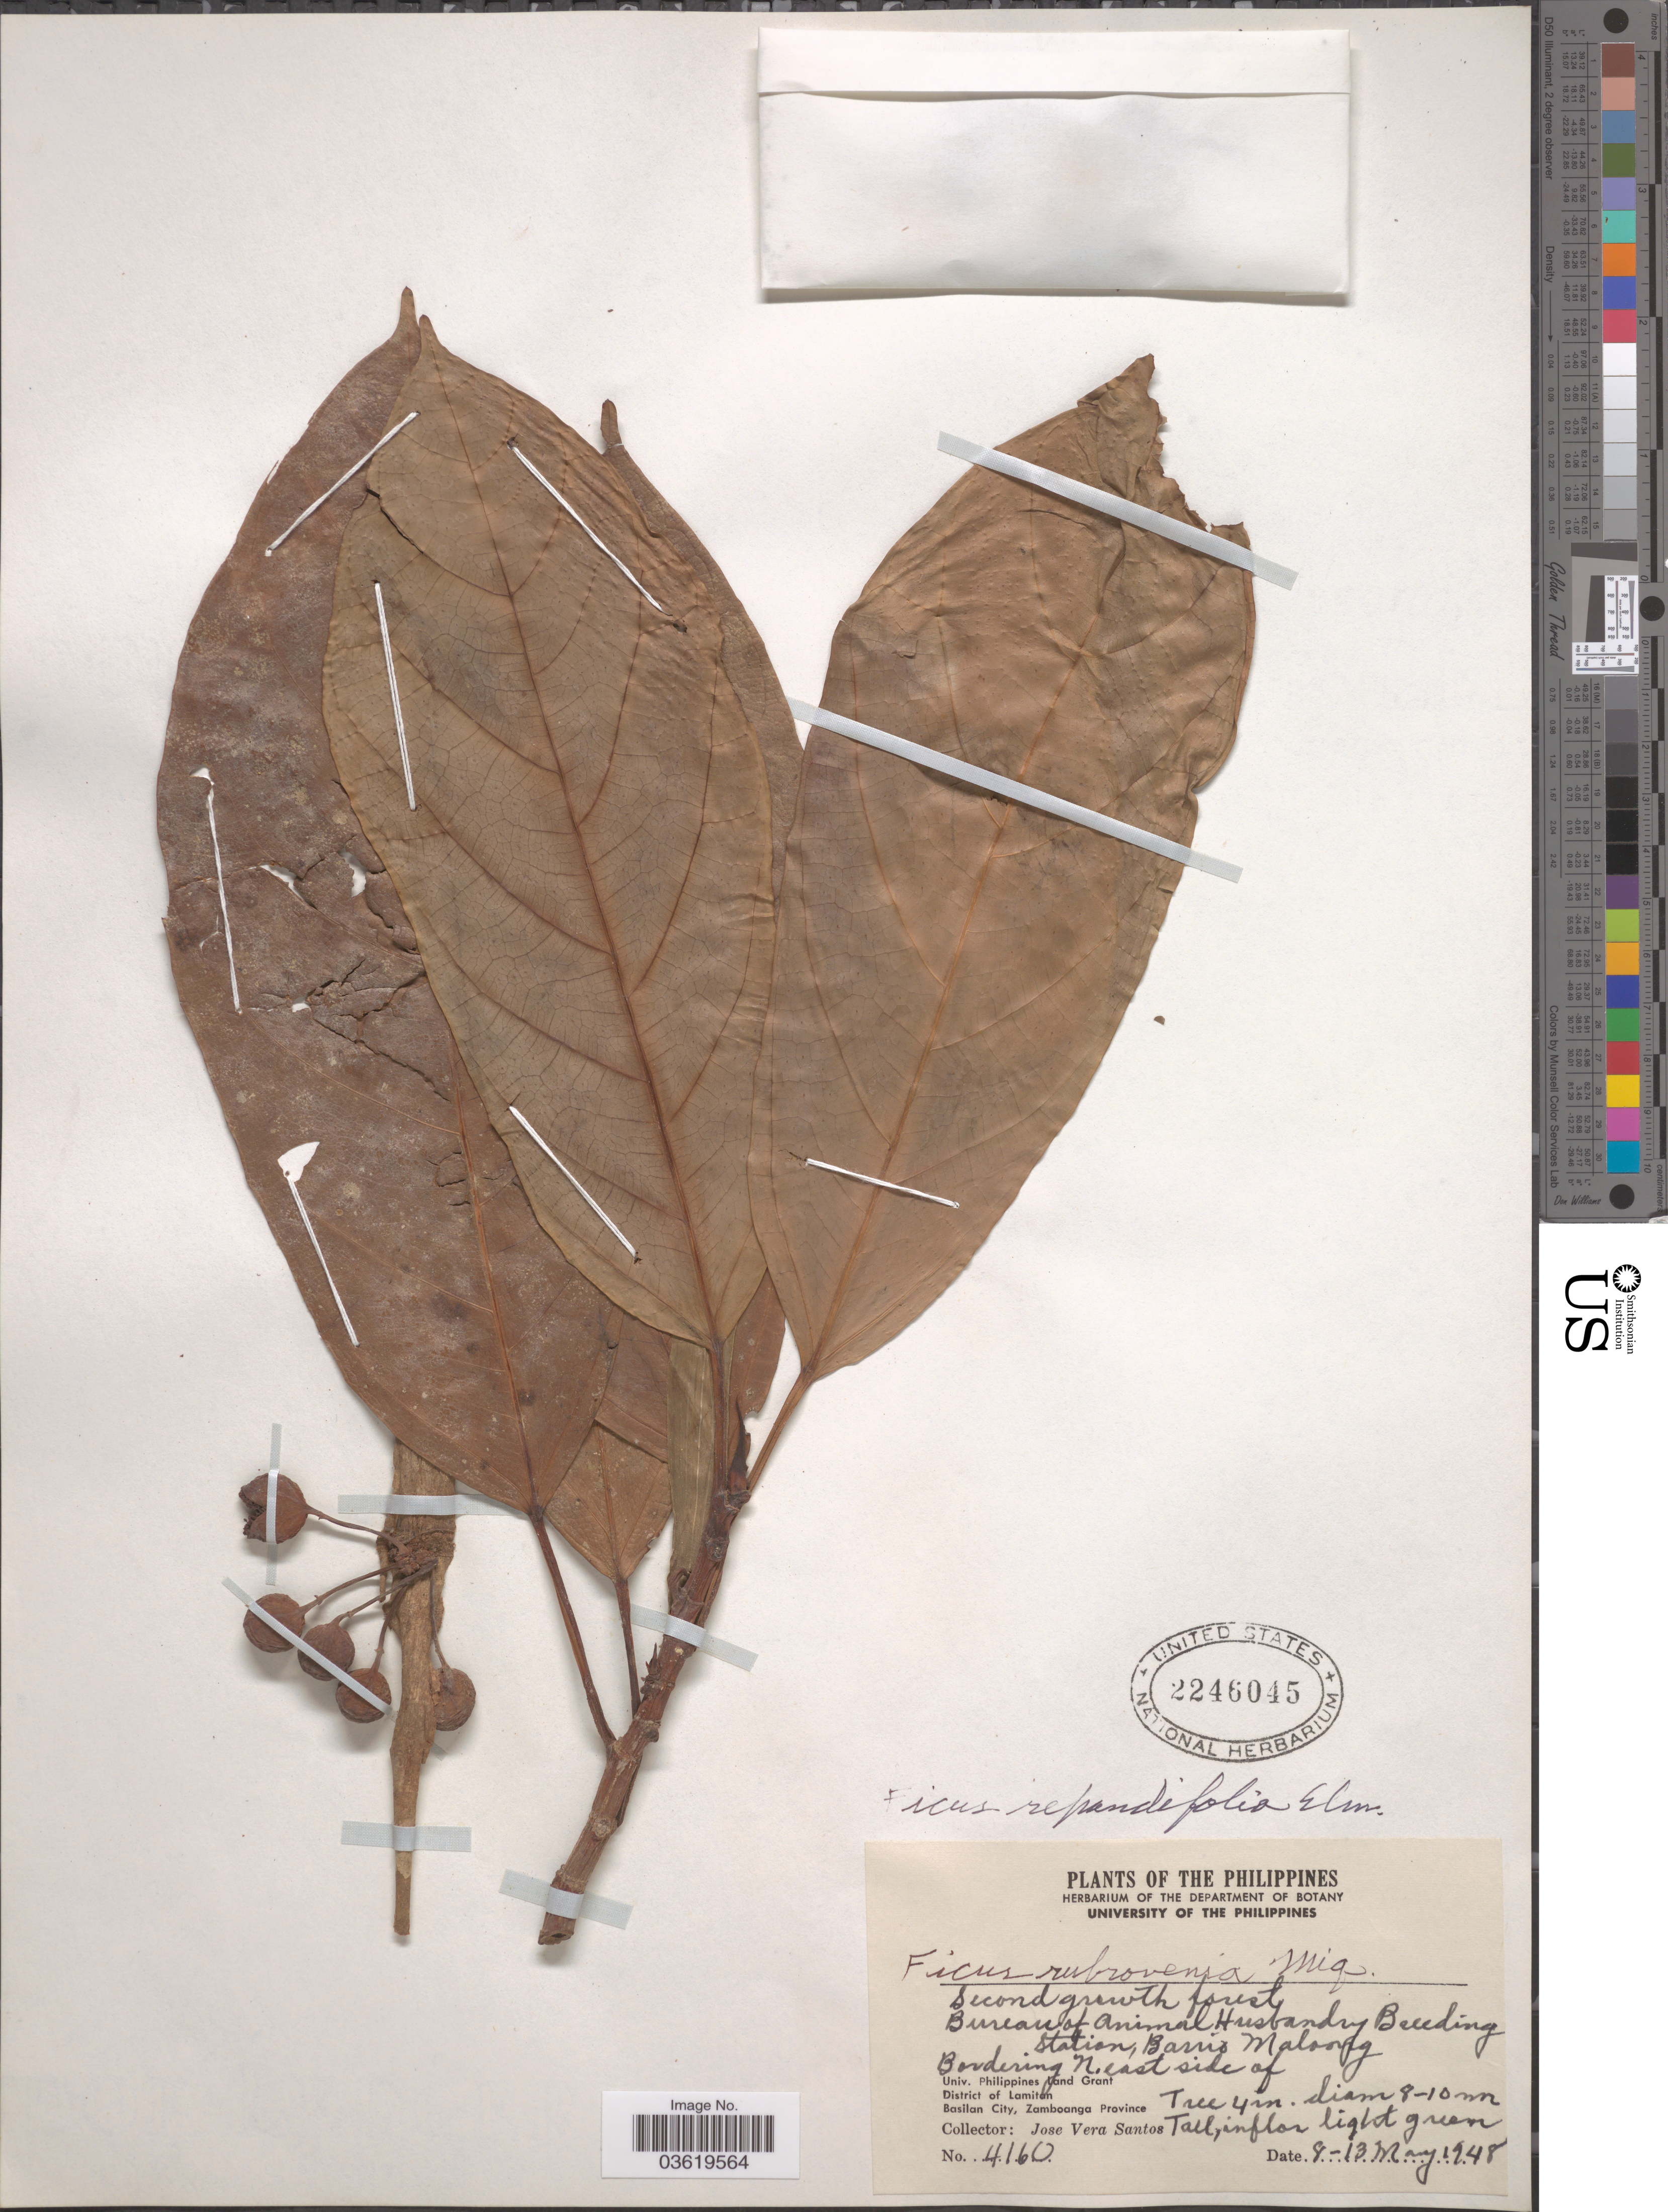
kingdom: Plantae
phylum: Tracheophyta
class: Magnoliopsida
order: Rosales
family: Moraceae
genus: Ficus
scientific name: Ficus repandifolia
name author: Elmer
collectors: J. Santos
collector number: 4160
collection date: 1948-05-08/1948-05-13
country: Philippines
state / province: Muslim Mindanao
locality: Bureau of Animal Husbandry Breeding Station, Barrio Maloong. Bordering N. east side of Univ. Philippines Land Grant. District of Lamitan. Basilan City, Zamboanga Province.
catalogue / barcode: US 2246045